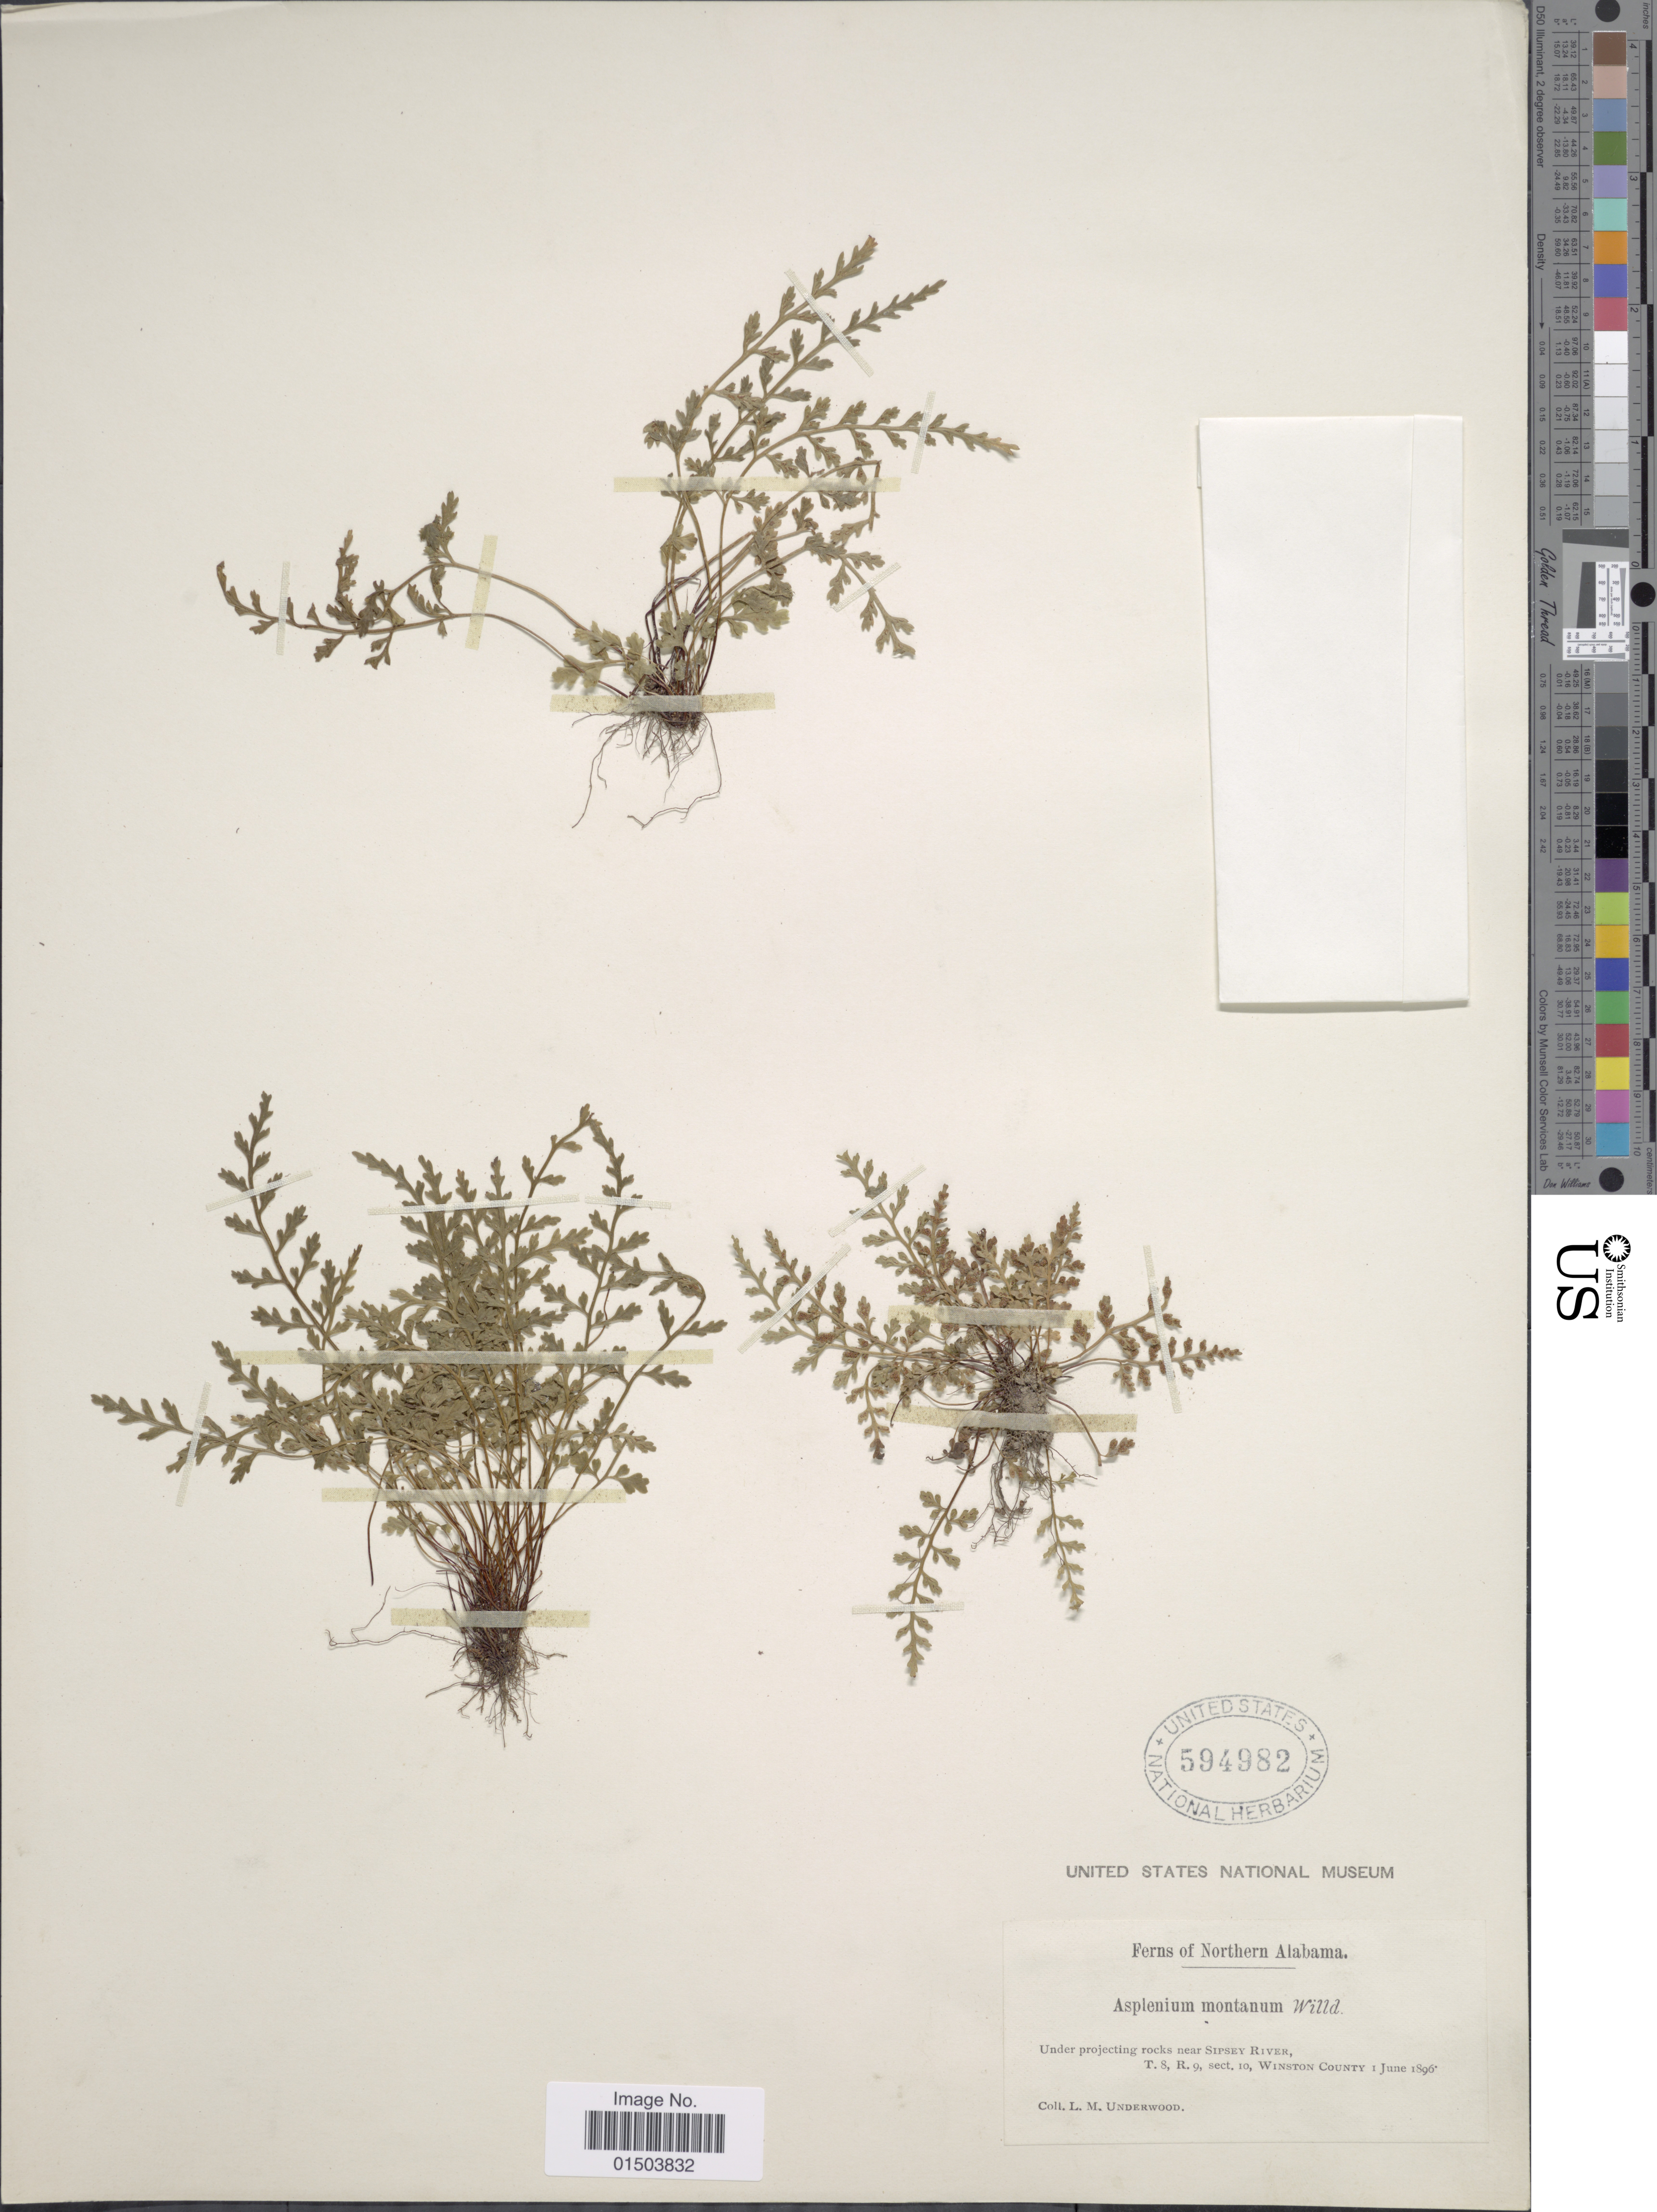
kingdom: Plantae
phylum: Tracheophyta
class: Polypodiopsida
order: Polypodiales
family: Aspleniaceae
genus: Asplenium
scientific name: Asplenium montanum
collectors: L. M. Underwood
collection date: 1896-06-01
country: United States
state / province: Alabama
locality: Northern Alabama. Under projecting rocks near Sipsey River, T. S, R. 9, sect. 10, Winston County.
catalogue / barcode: US 594982